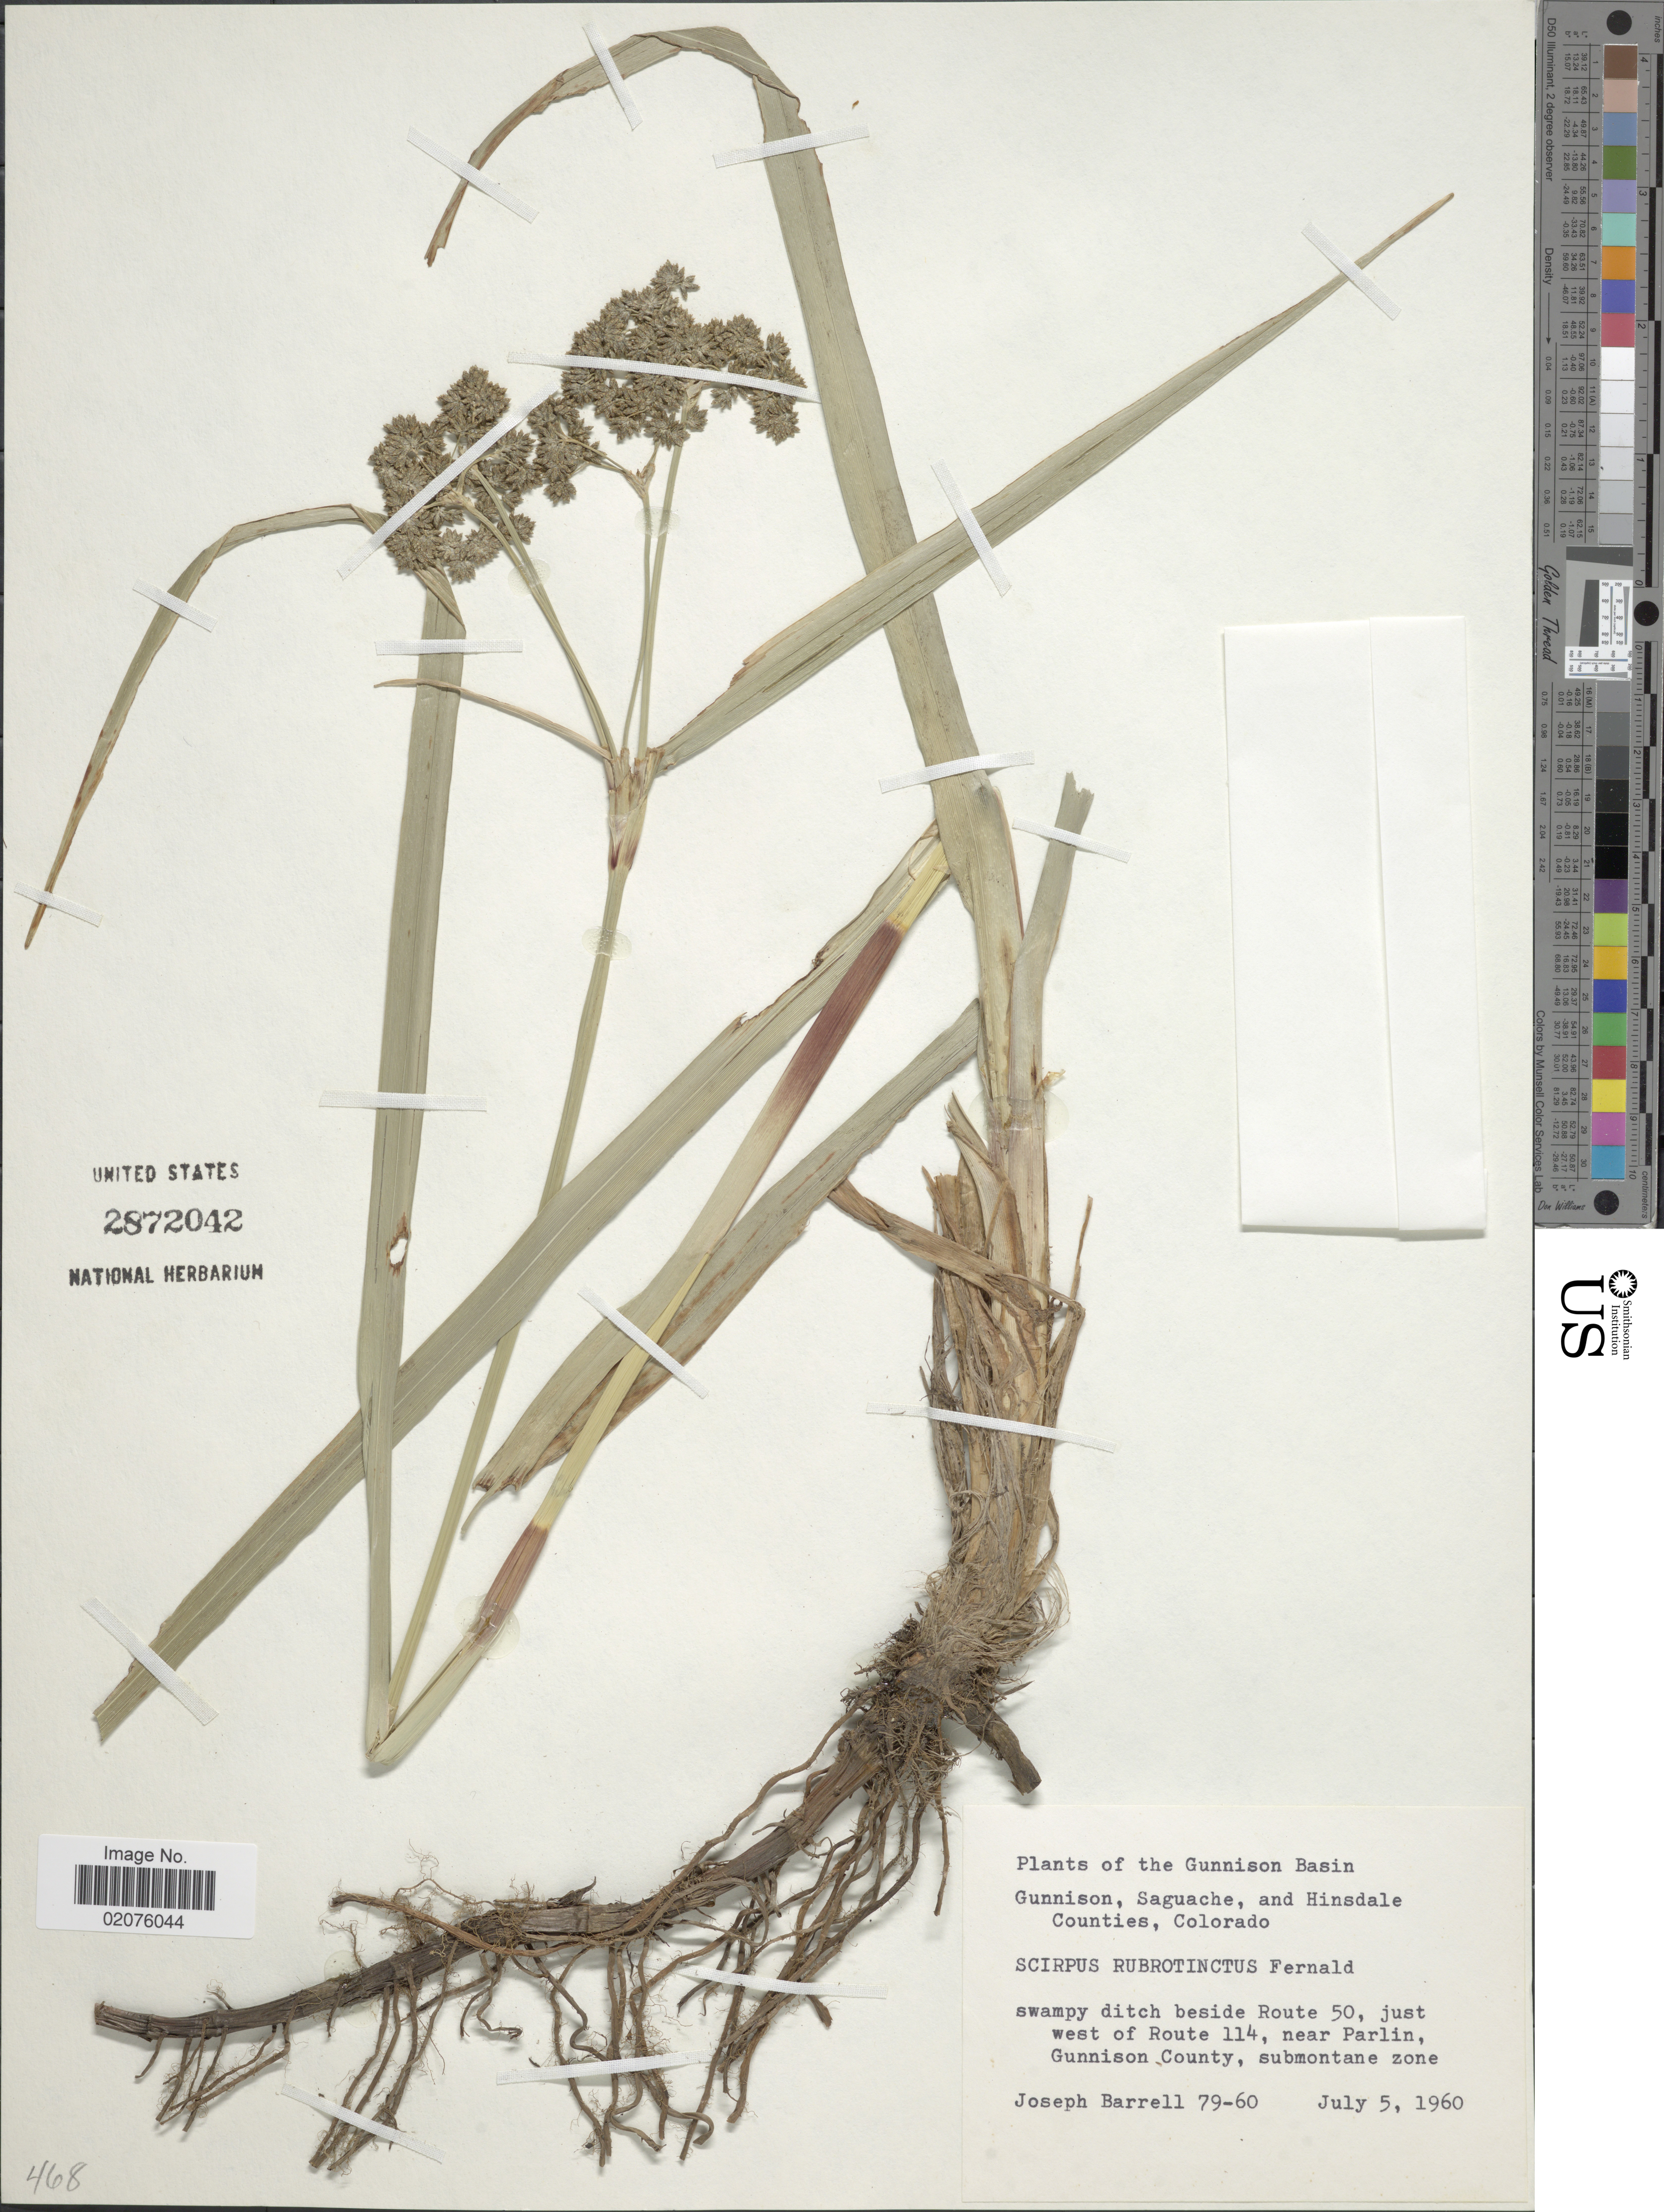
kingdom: Plantae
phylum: Tracheophyta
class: Liliopsida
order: Poales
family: Cyperaceae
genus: Scirpus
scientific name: Scirpus microcarpus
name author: J. Presl & C. Presl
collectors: J. Barrell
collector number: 79-60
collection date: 1960-07-05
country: United States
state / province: Colorado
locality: Gunnison Basin, Gunnison, Saguache and Hinsdale Counties, beside Route 50, just west of Route 114, near Parlin, Gunnison County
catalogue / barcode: US 2872042